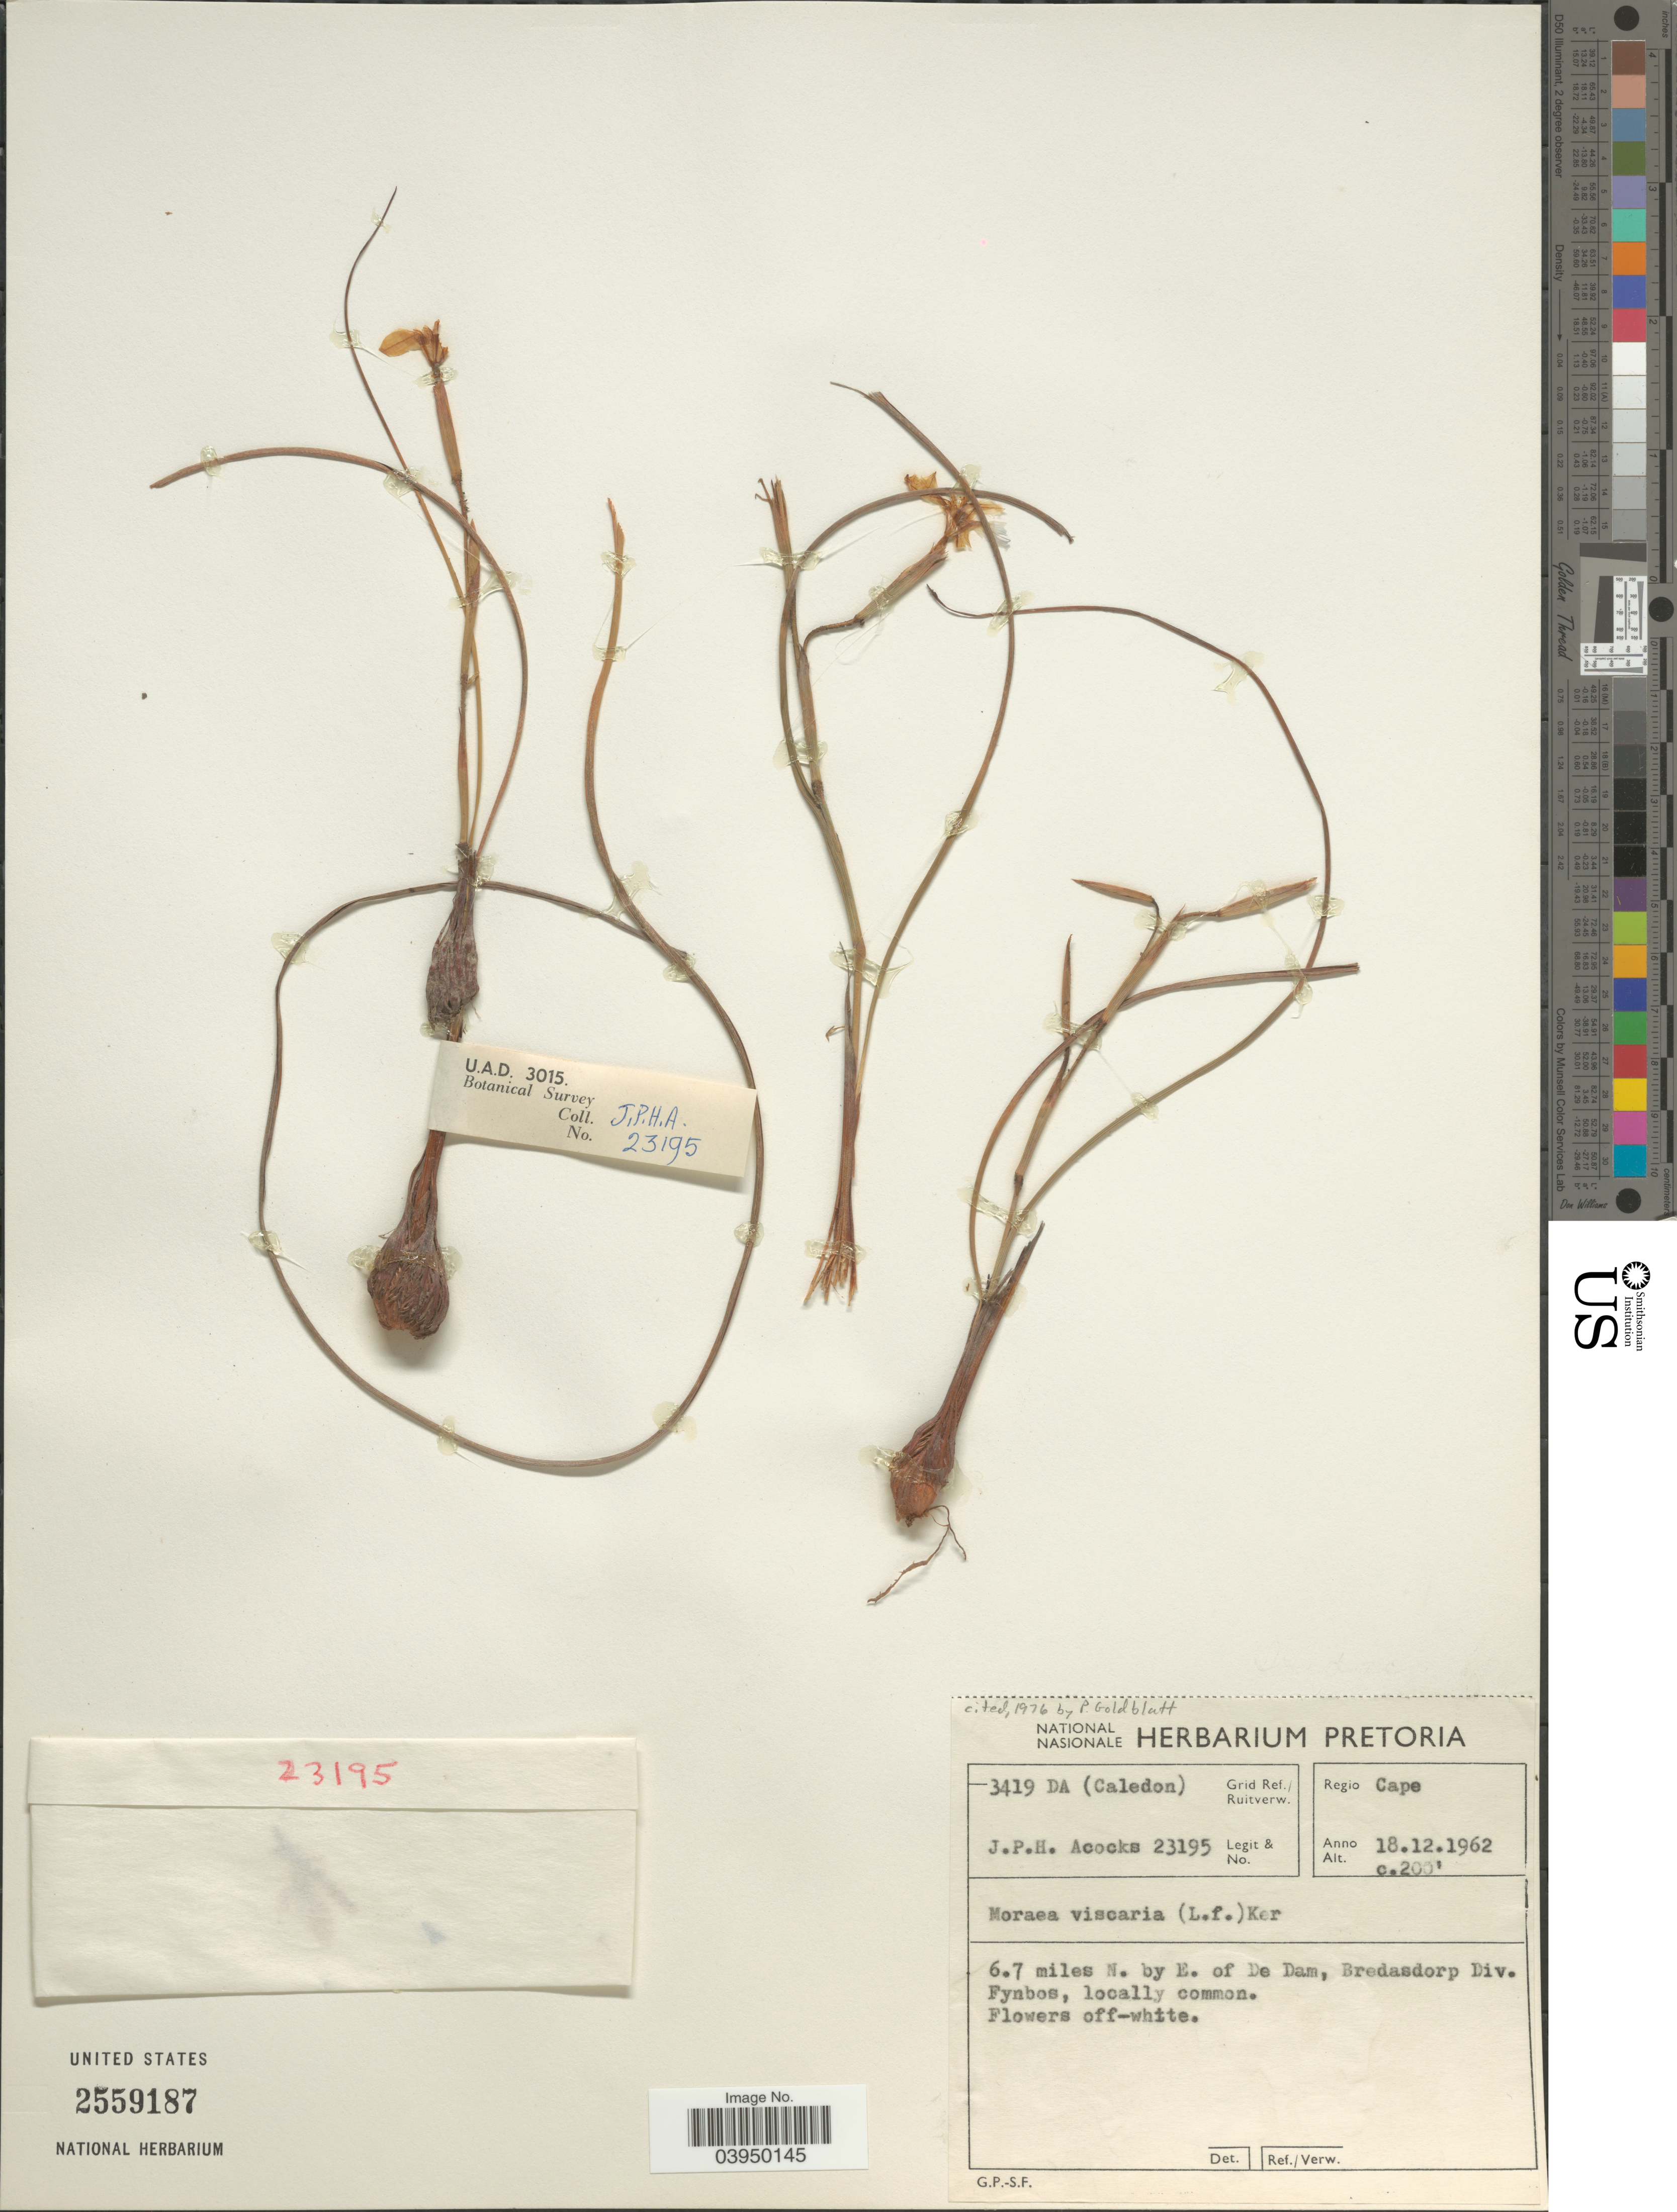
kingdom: Plantae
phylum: Tracheophyta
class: Liliopsida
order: Asparagales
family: Iridaceae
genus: Moraea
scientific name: Moraea viscaria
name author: (L. f.) Ker Gawl.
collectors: J. P. Acocks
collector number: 23195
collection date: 1962-12-18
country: South Africa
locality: Grid Ref./Ruitverw. 3419 DA. Regio Cape. 6.7 miles N. by E. of De Dam, Bredasdorp Div. Fynbos.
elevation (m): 61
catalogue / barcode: US 2559187